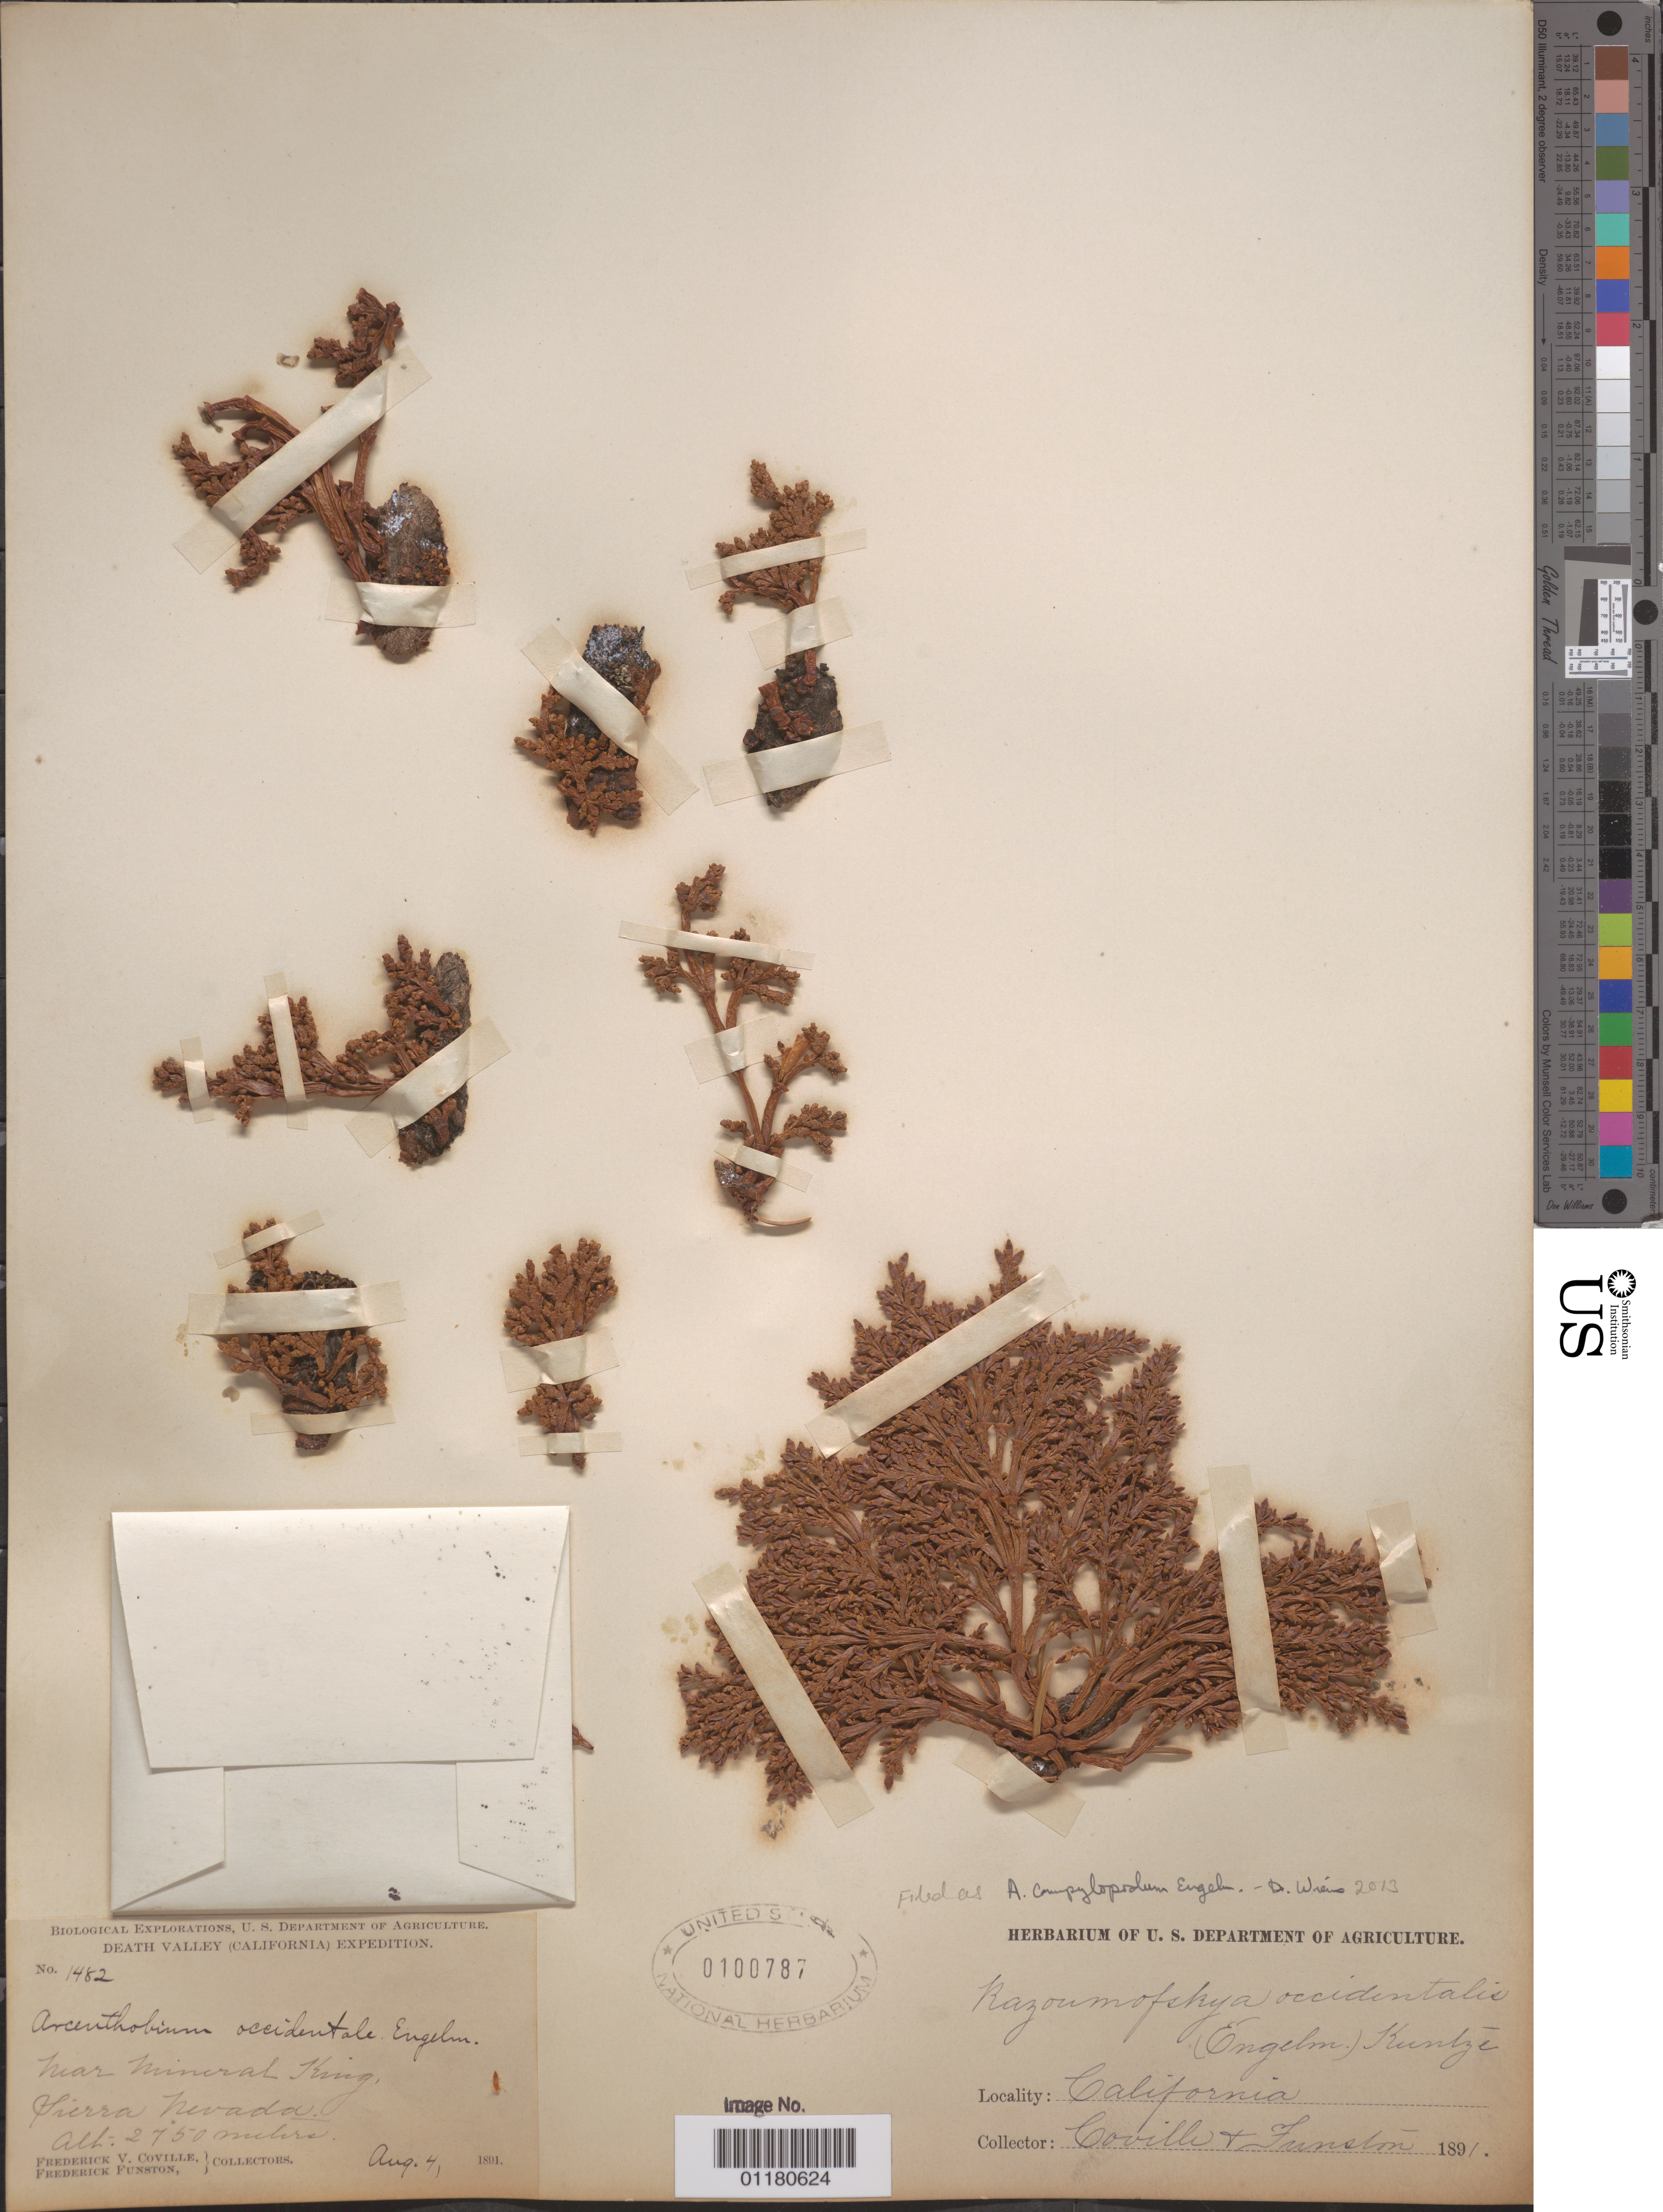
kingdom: Plantae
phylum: Tracheophyta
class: Magnoliopsida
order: Santalales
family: Viscaceae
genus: Arceuthobium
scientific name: Arceuthobium campylopodum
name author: Engelm.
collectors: F. V. Coville & F. Funston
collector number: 1482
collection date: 1891-08-04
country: United States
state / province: California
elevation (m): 2750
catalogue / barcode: US 100787